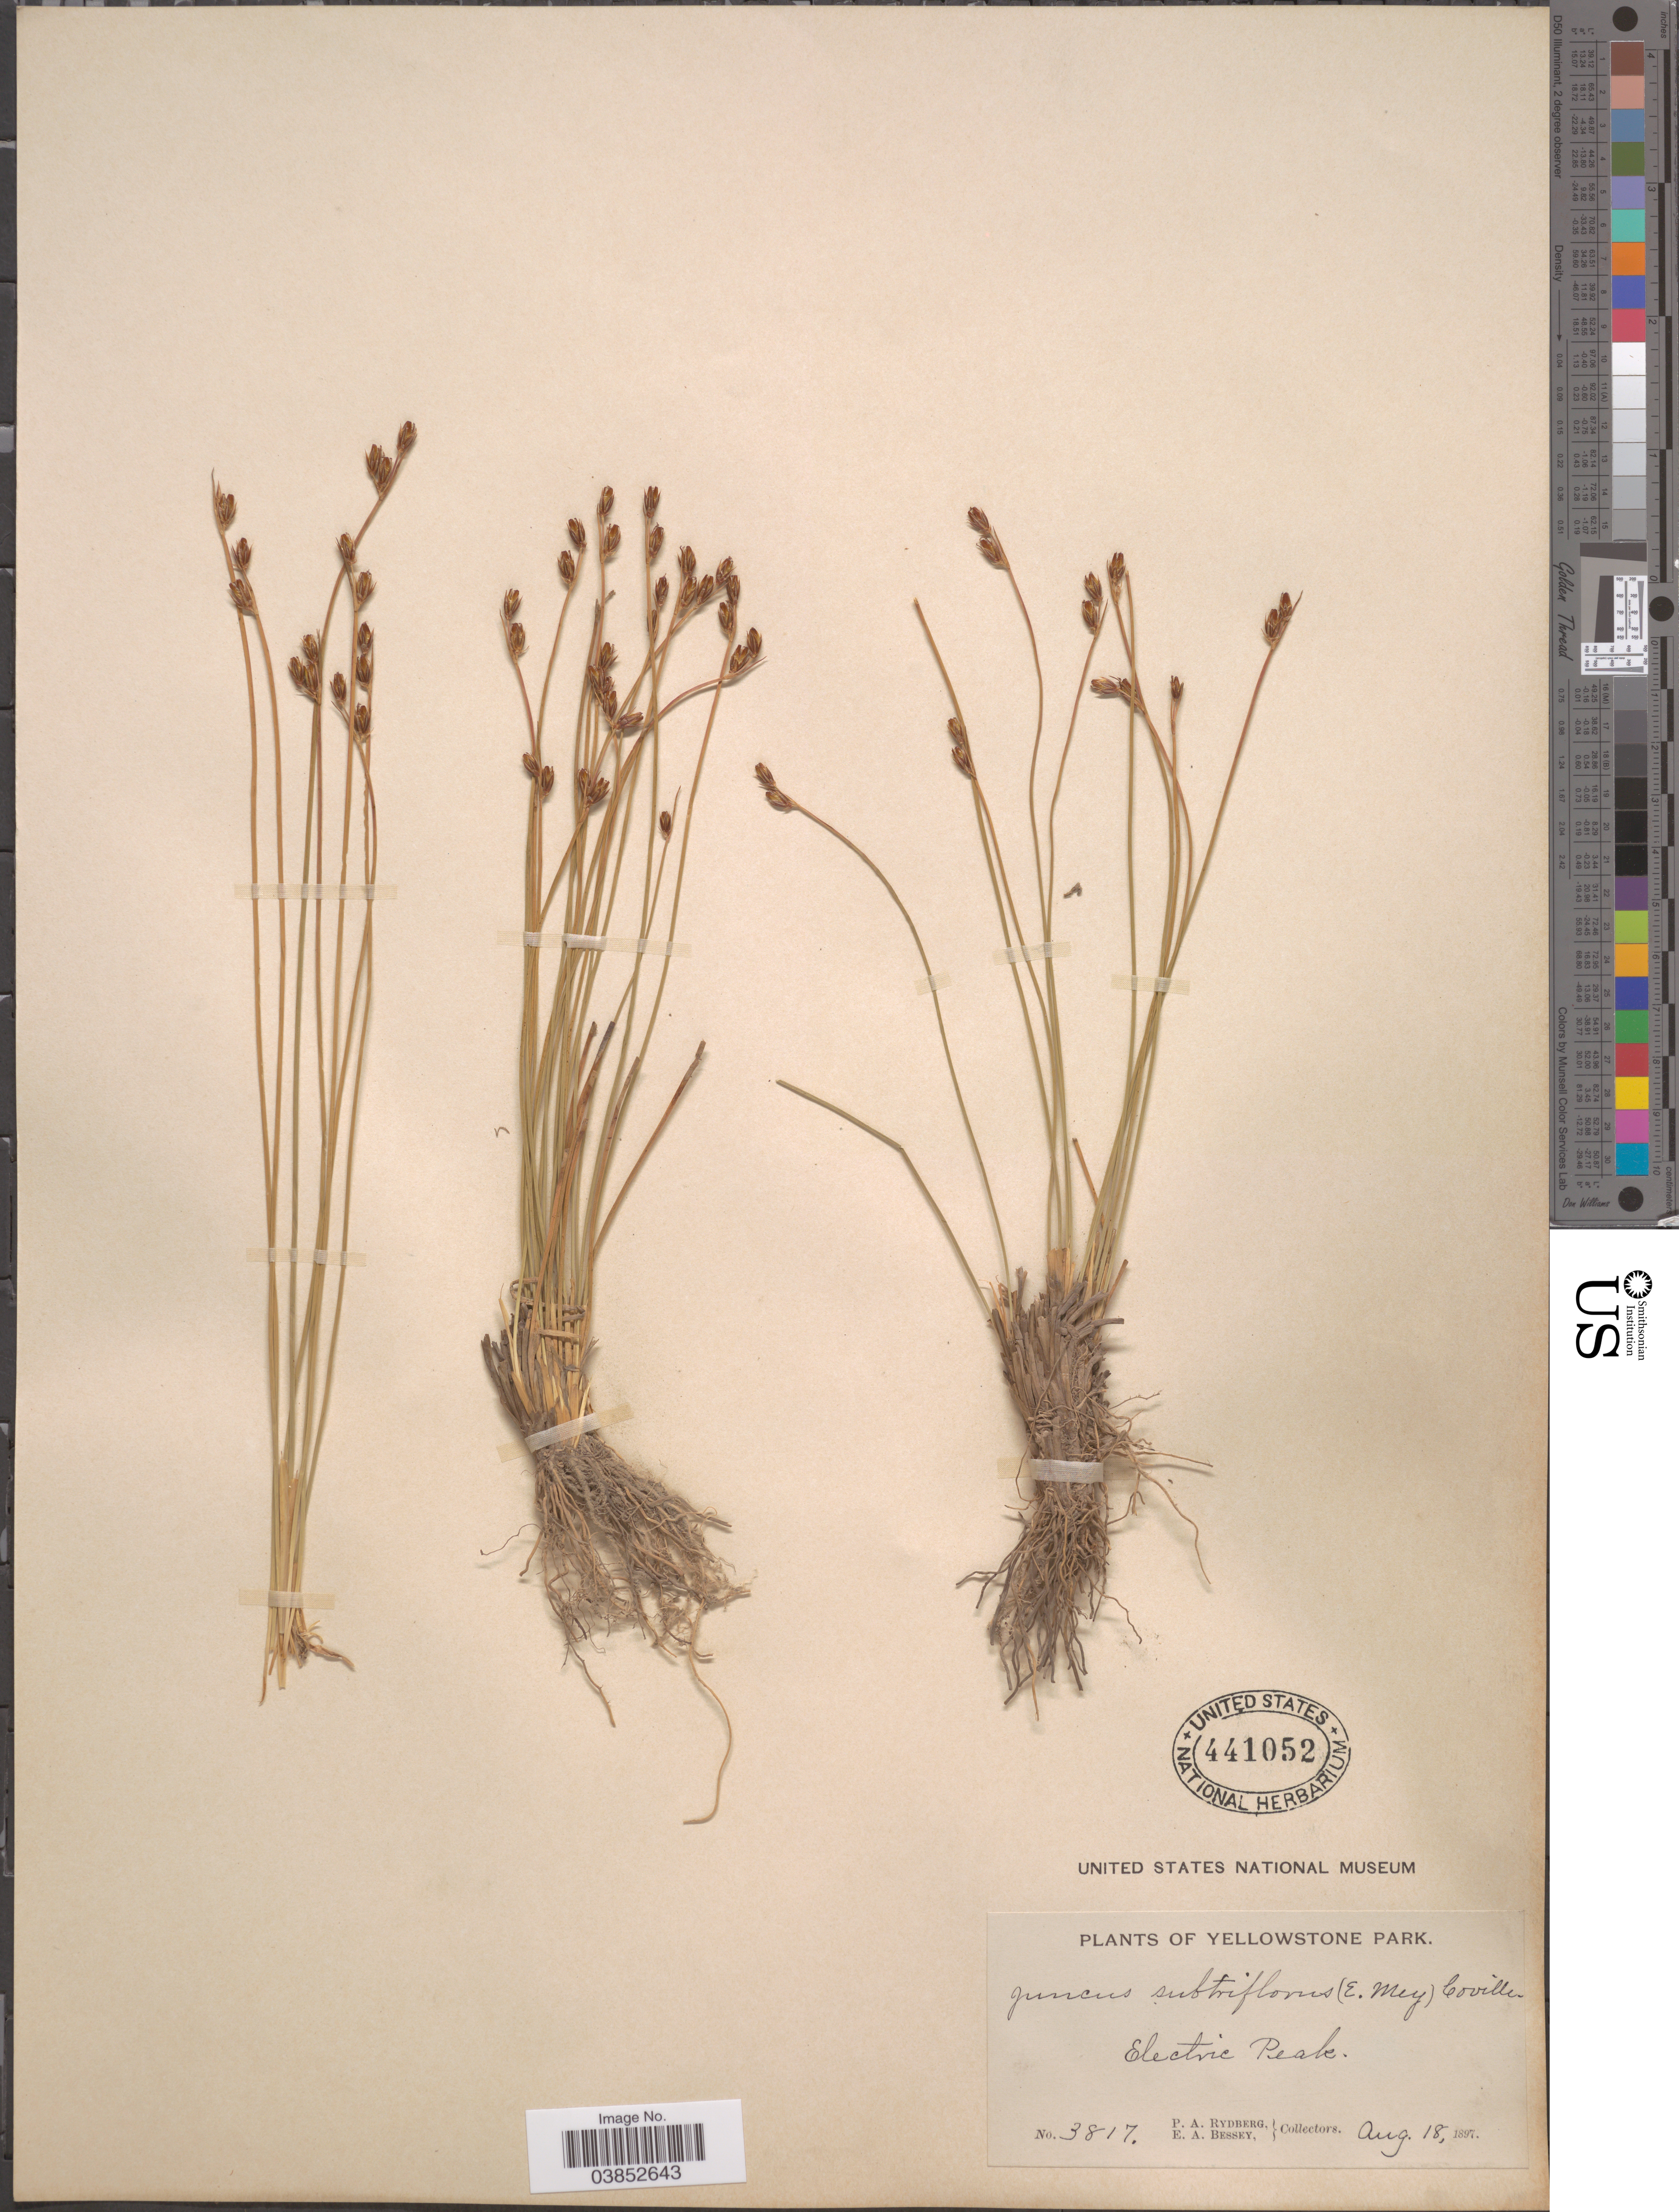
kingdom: Plantae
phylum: Tracheophyta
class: Liliopsida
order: Poales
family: Juncaceae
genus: Juncus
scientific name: Juncus drummondii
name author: E. Mey.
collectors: P. A. Rydberg & E. A. Bessey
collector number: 3817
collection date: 1897-08-18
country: United States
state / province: Montana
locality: Yellowstone Park. Electric Peak.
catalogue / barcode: US 441052